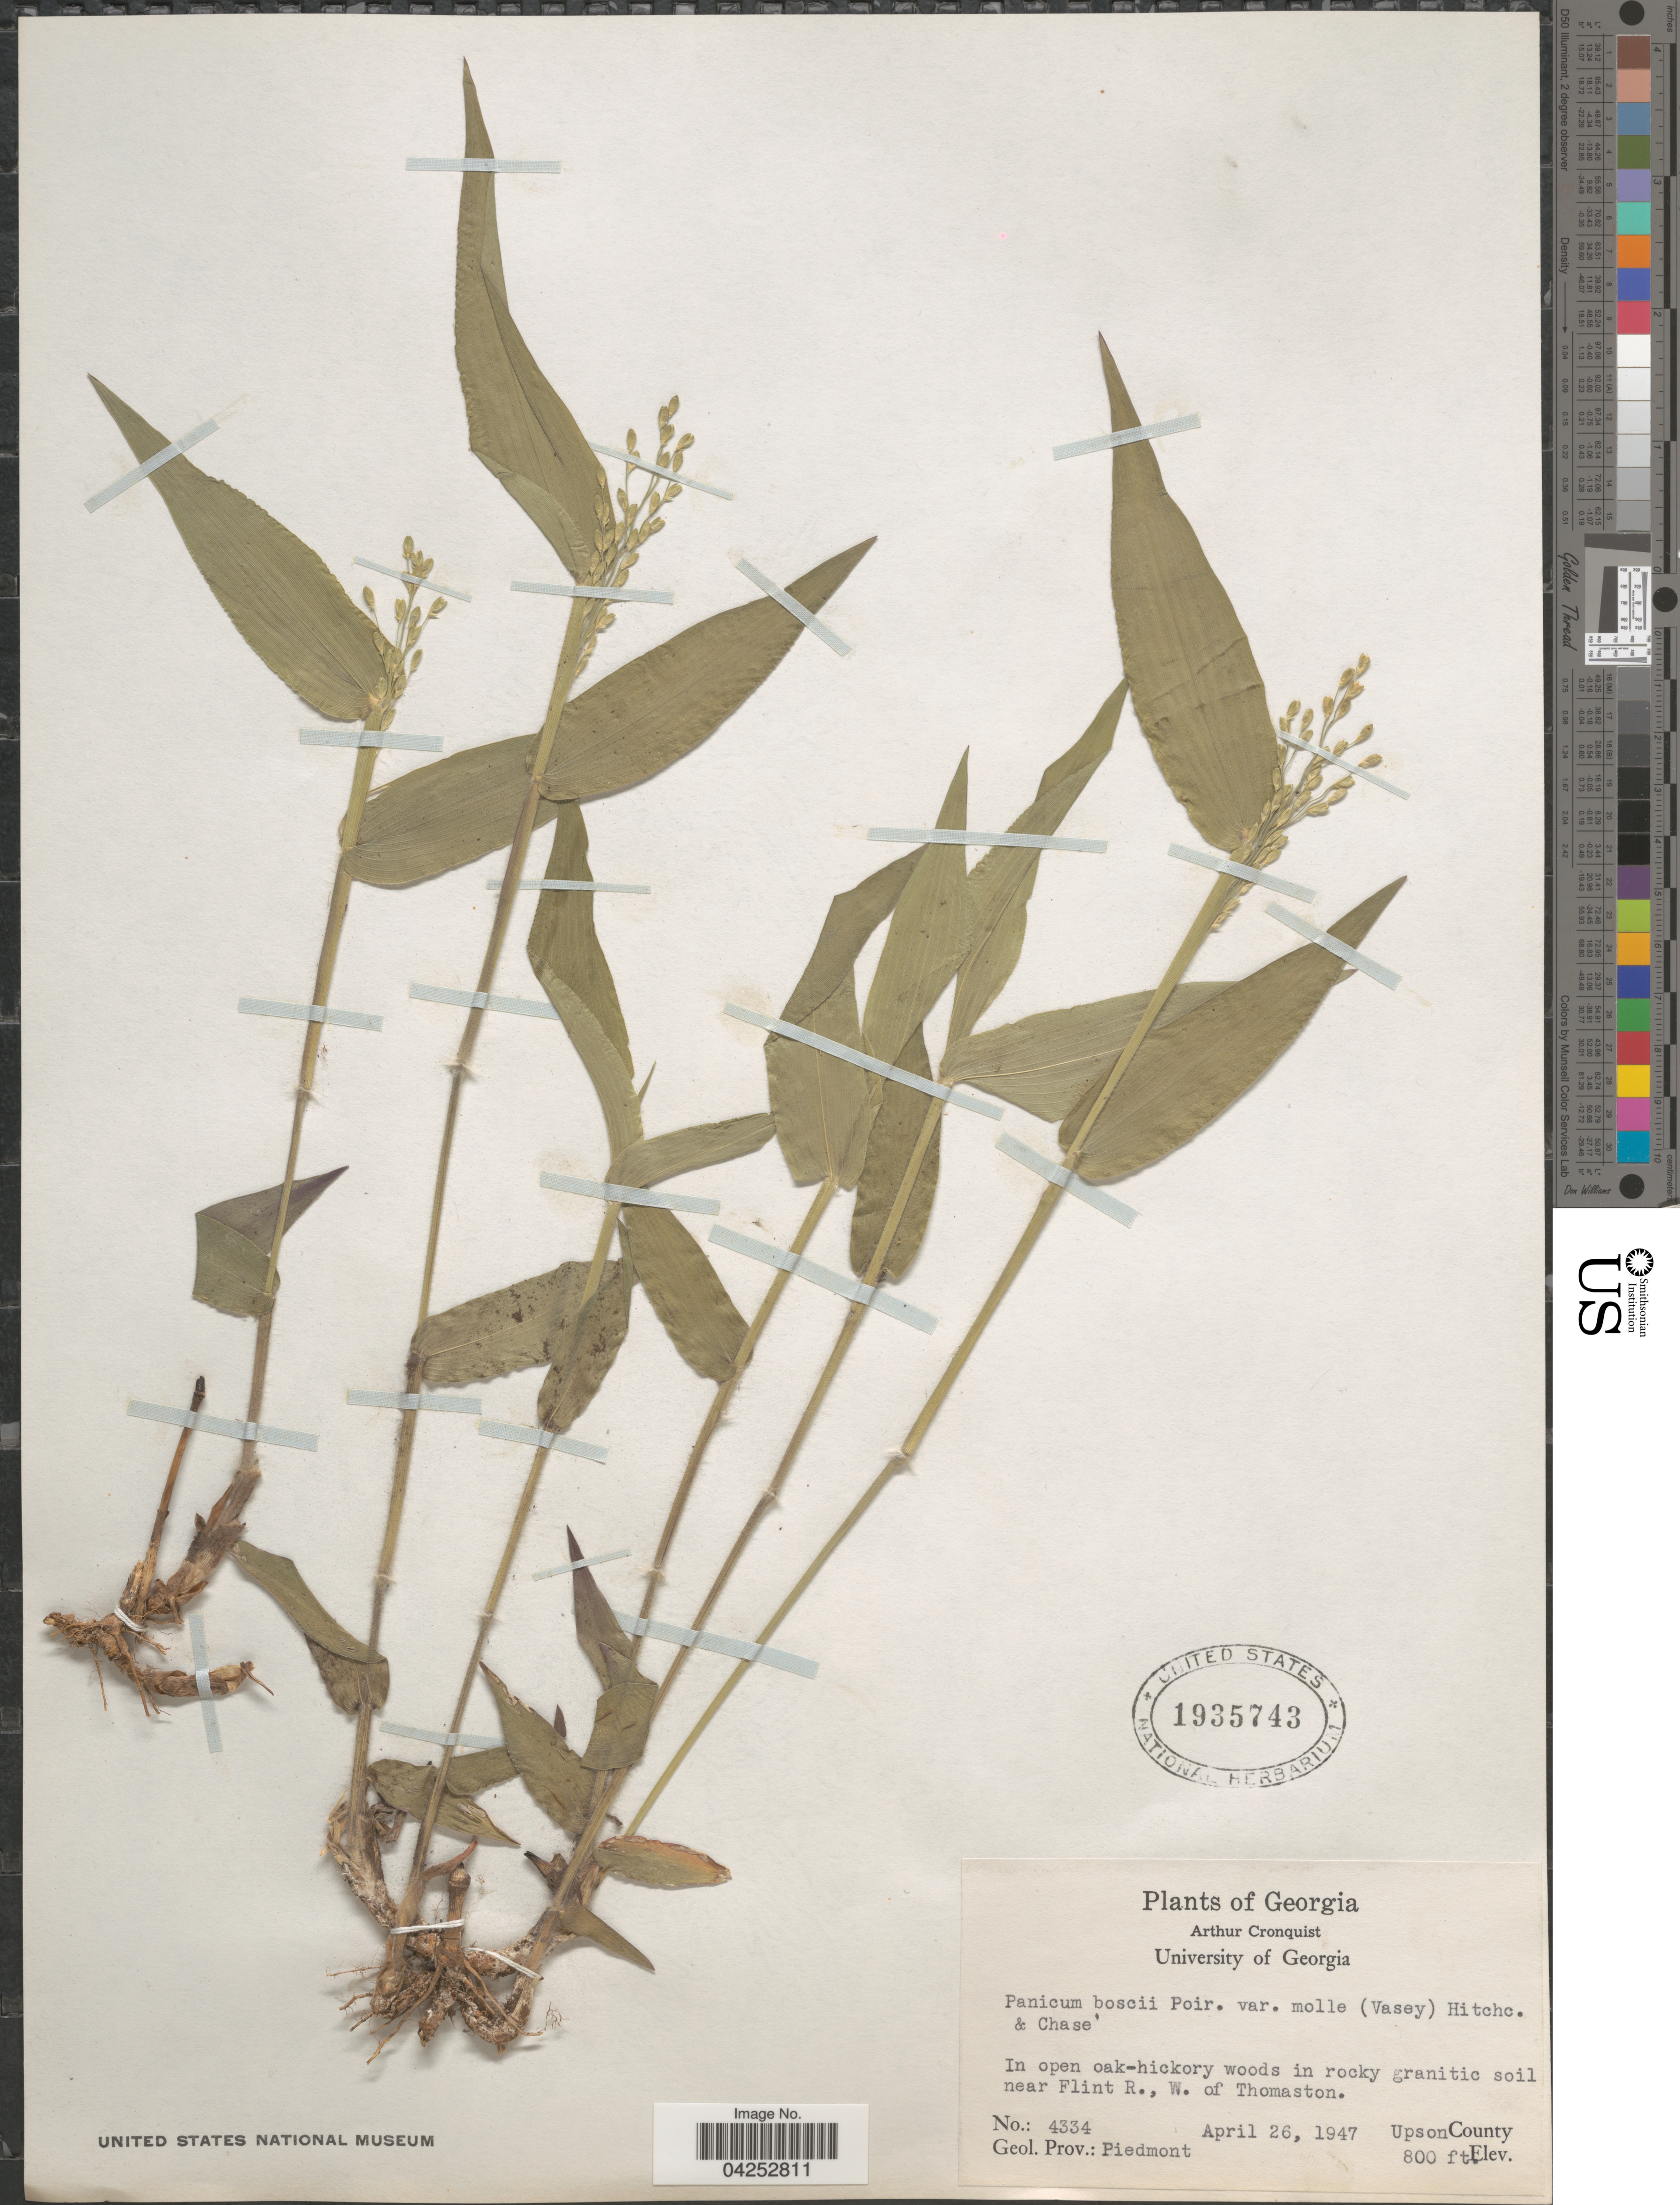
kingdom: Plantae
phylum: Tracheophyta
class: Liliopsida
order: Poales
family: Poaceae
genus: Dichanthelium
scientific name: Dichanthelium boscii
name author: (Poir.) Gould & C.A. Clark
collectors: A. J. Cronquist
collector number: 4334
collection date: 1947-04-26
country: United States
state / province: Georgia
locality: In open oak-hickory woods in rocky granitic soil near Flint R., W. of Thomaston. Upson County. Geol. Prov.: Piedmont.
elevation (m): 244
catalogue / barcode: US 1935743